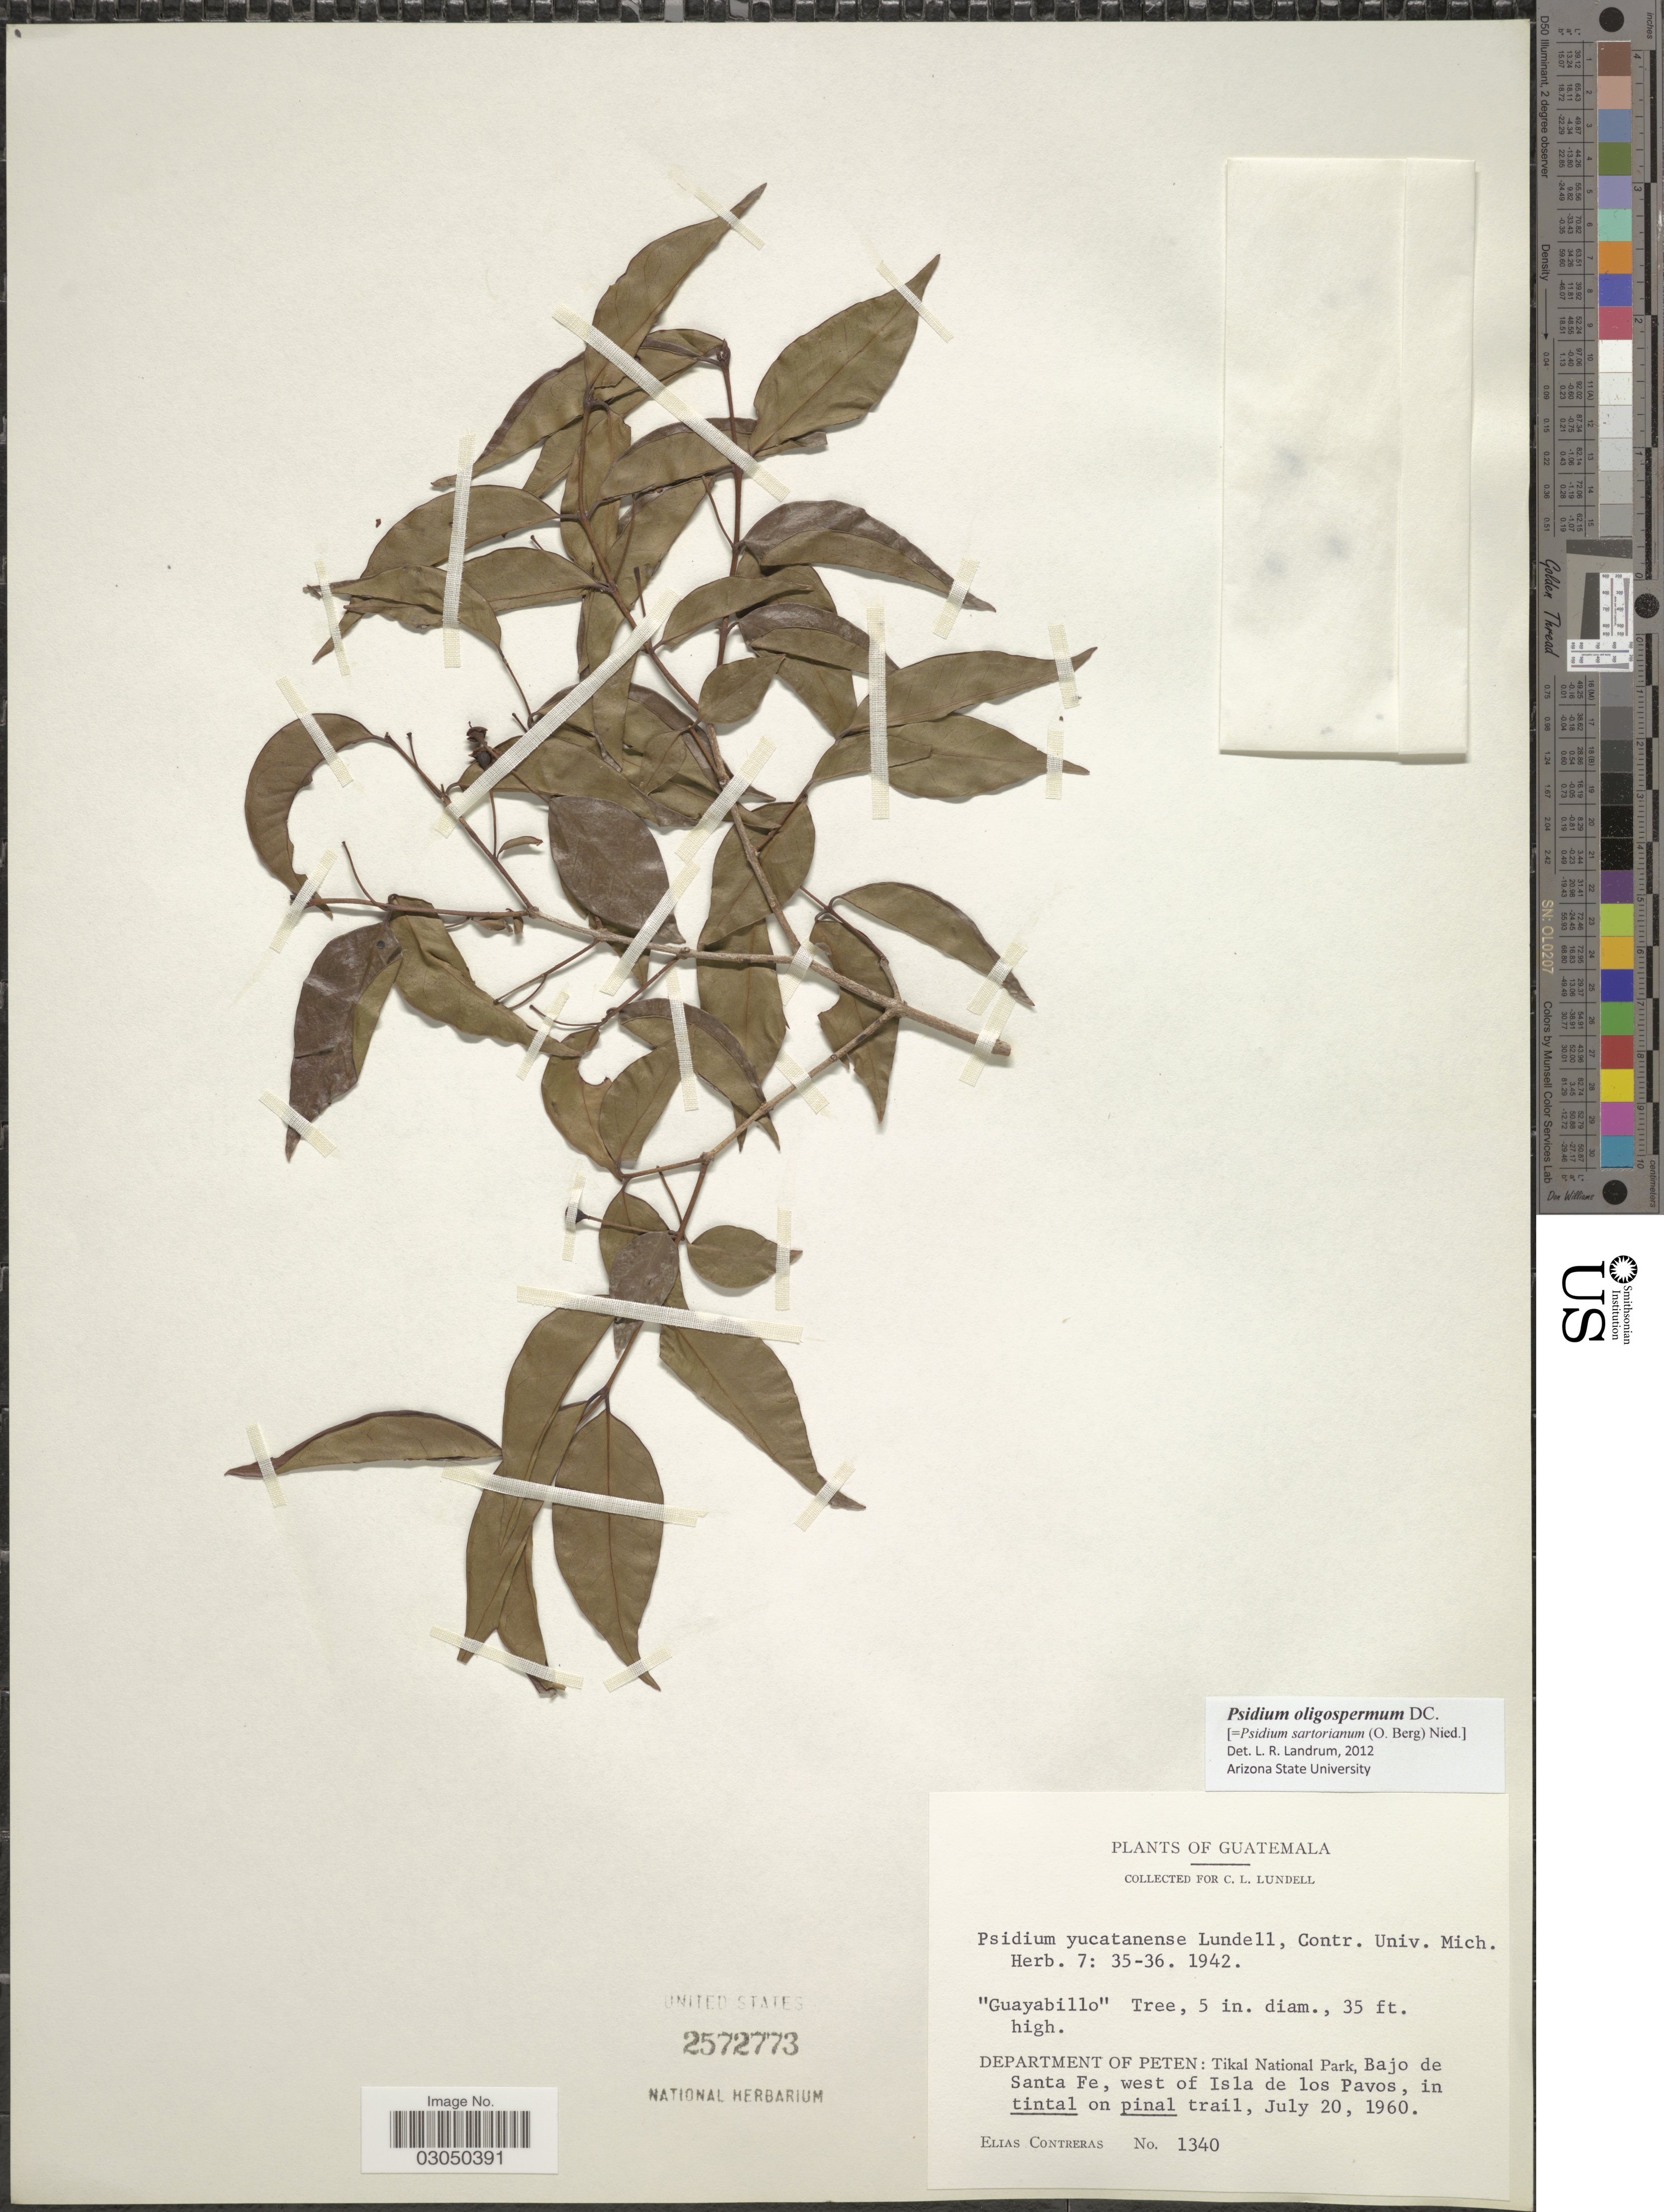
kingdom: Plantae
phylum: Tracheophyta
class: Magnoliopsida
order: Myrtales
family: Myrtaceae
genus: Psidium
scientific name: Psidium oligospermum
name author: Mart. ex DC.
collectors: E. Contreras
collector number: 1340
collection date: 1960-07-20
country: Guatemala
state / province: El Petén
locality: Department of Peten: Tikal National Park, Bajo de Santa Fe, west of Isla de los Pavos.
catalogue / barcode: US 2572773